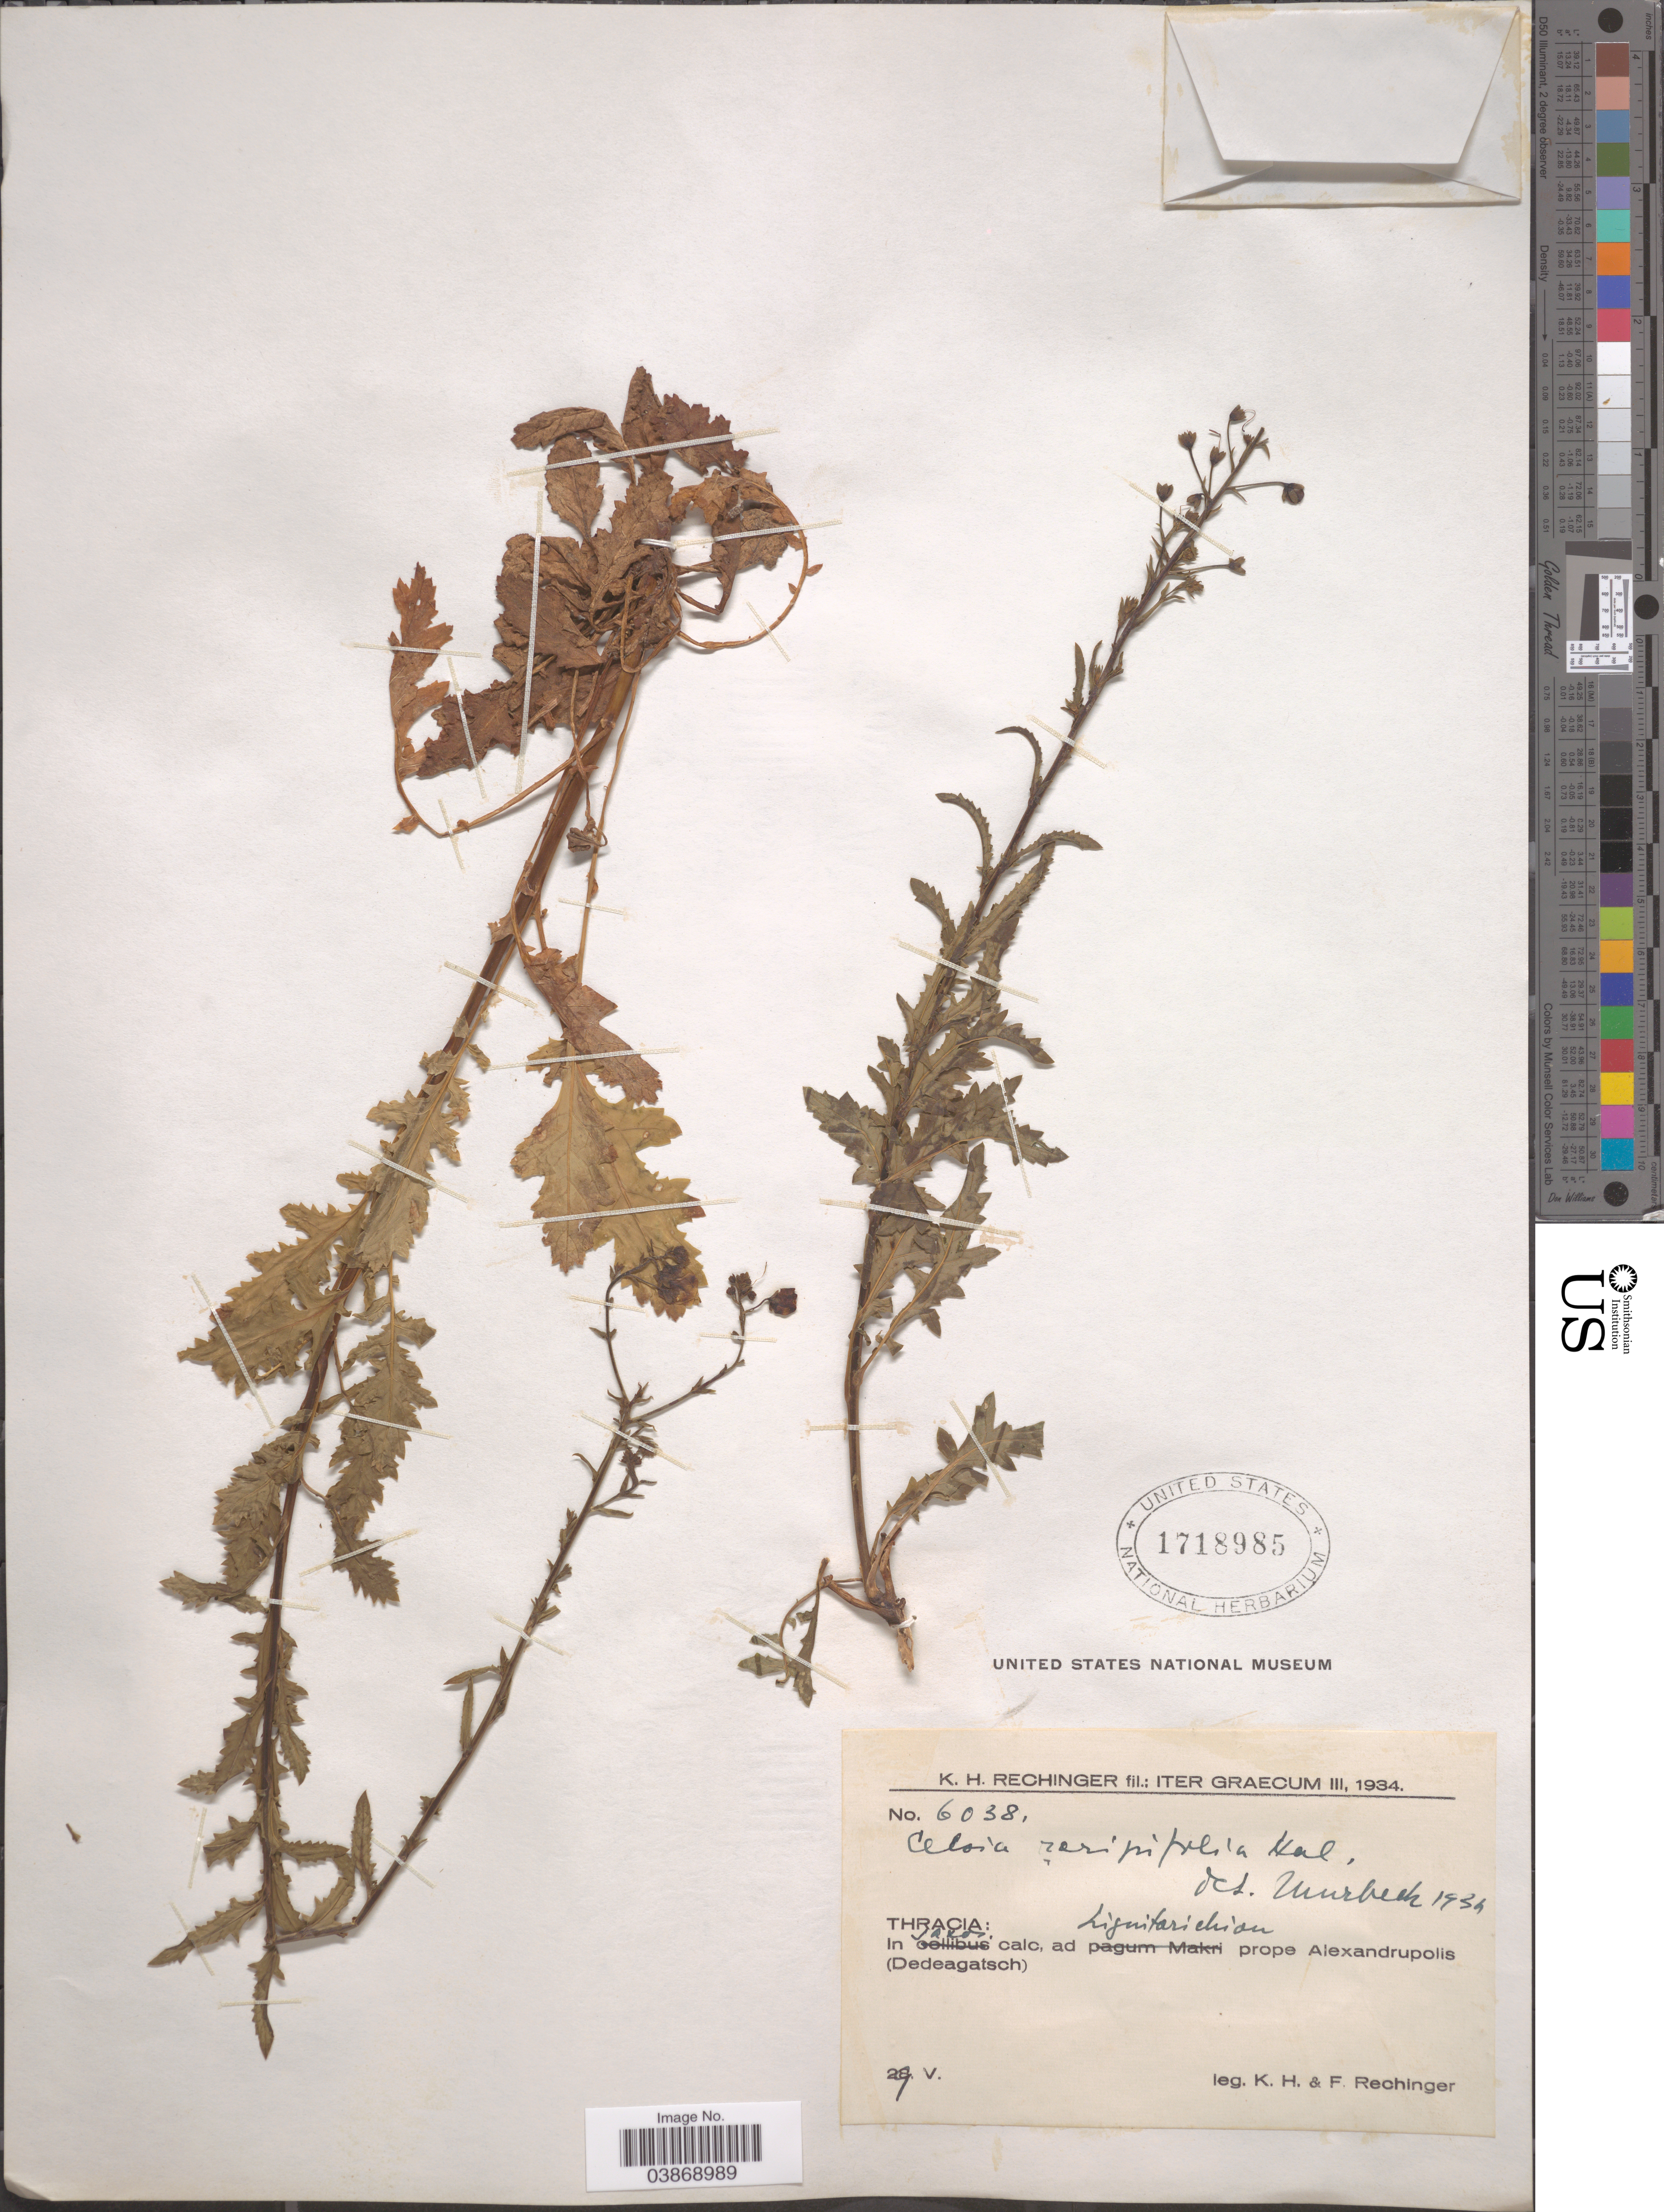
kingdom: Plantae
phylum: Tracheophyta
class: Magnoliopsida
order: Lamiales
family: Scrophulariaceae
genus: Celsia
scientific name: Celsia roripifolia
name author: Halácsy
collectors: K. H. Rechinger & F. Rechinger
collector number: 6038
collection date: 1934-05-29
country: Greece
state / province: East Macedonia and Thrace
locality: Thracia: In saxos calc, ad Lignitorichion prope Alexandrupolis (Dedeagatsch).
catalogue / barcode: US 1718985